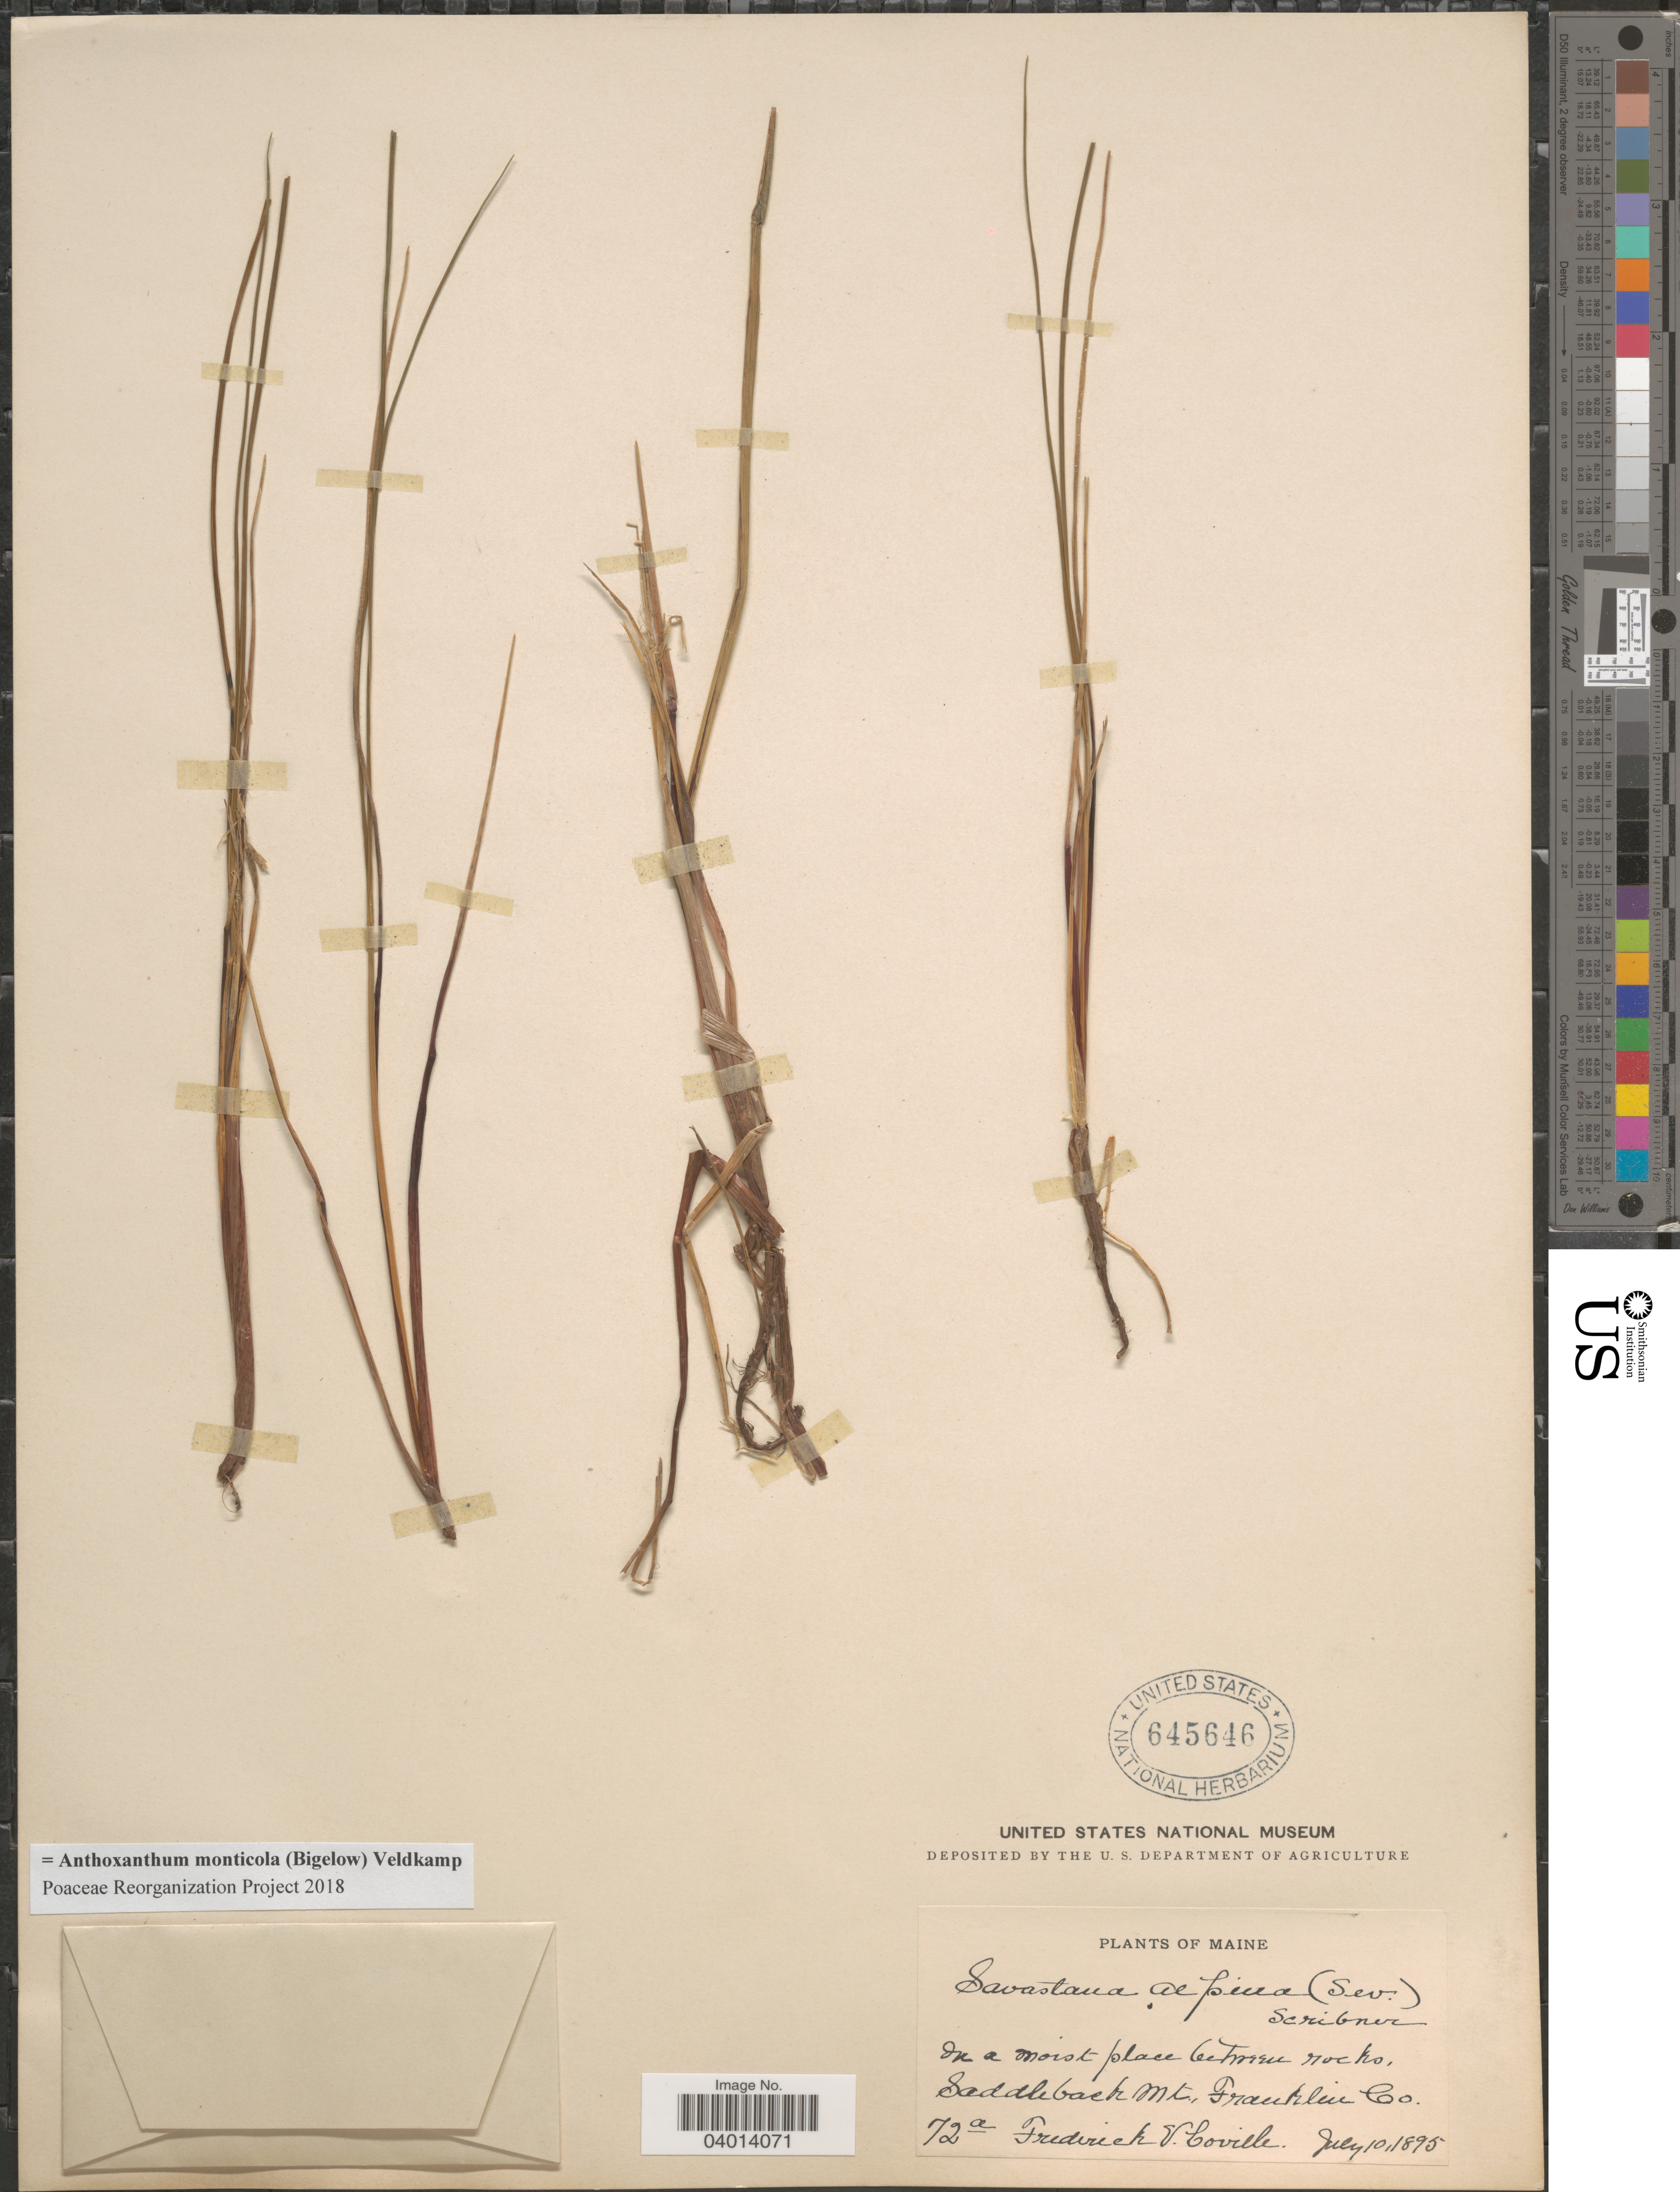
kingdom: Plantae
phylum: Tracheophyta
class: Liliopsida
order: Poales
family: Poaceae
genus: Anthoxanthum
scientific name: Anthoxanthum monticola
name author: (Bigelow) Veldkamp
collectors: F. V. Coville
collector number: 72a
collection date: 1895-07-10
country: United States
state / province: Maine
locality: Saddleback Mt., Franklin Co.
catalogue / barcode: US 645646